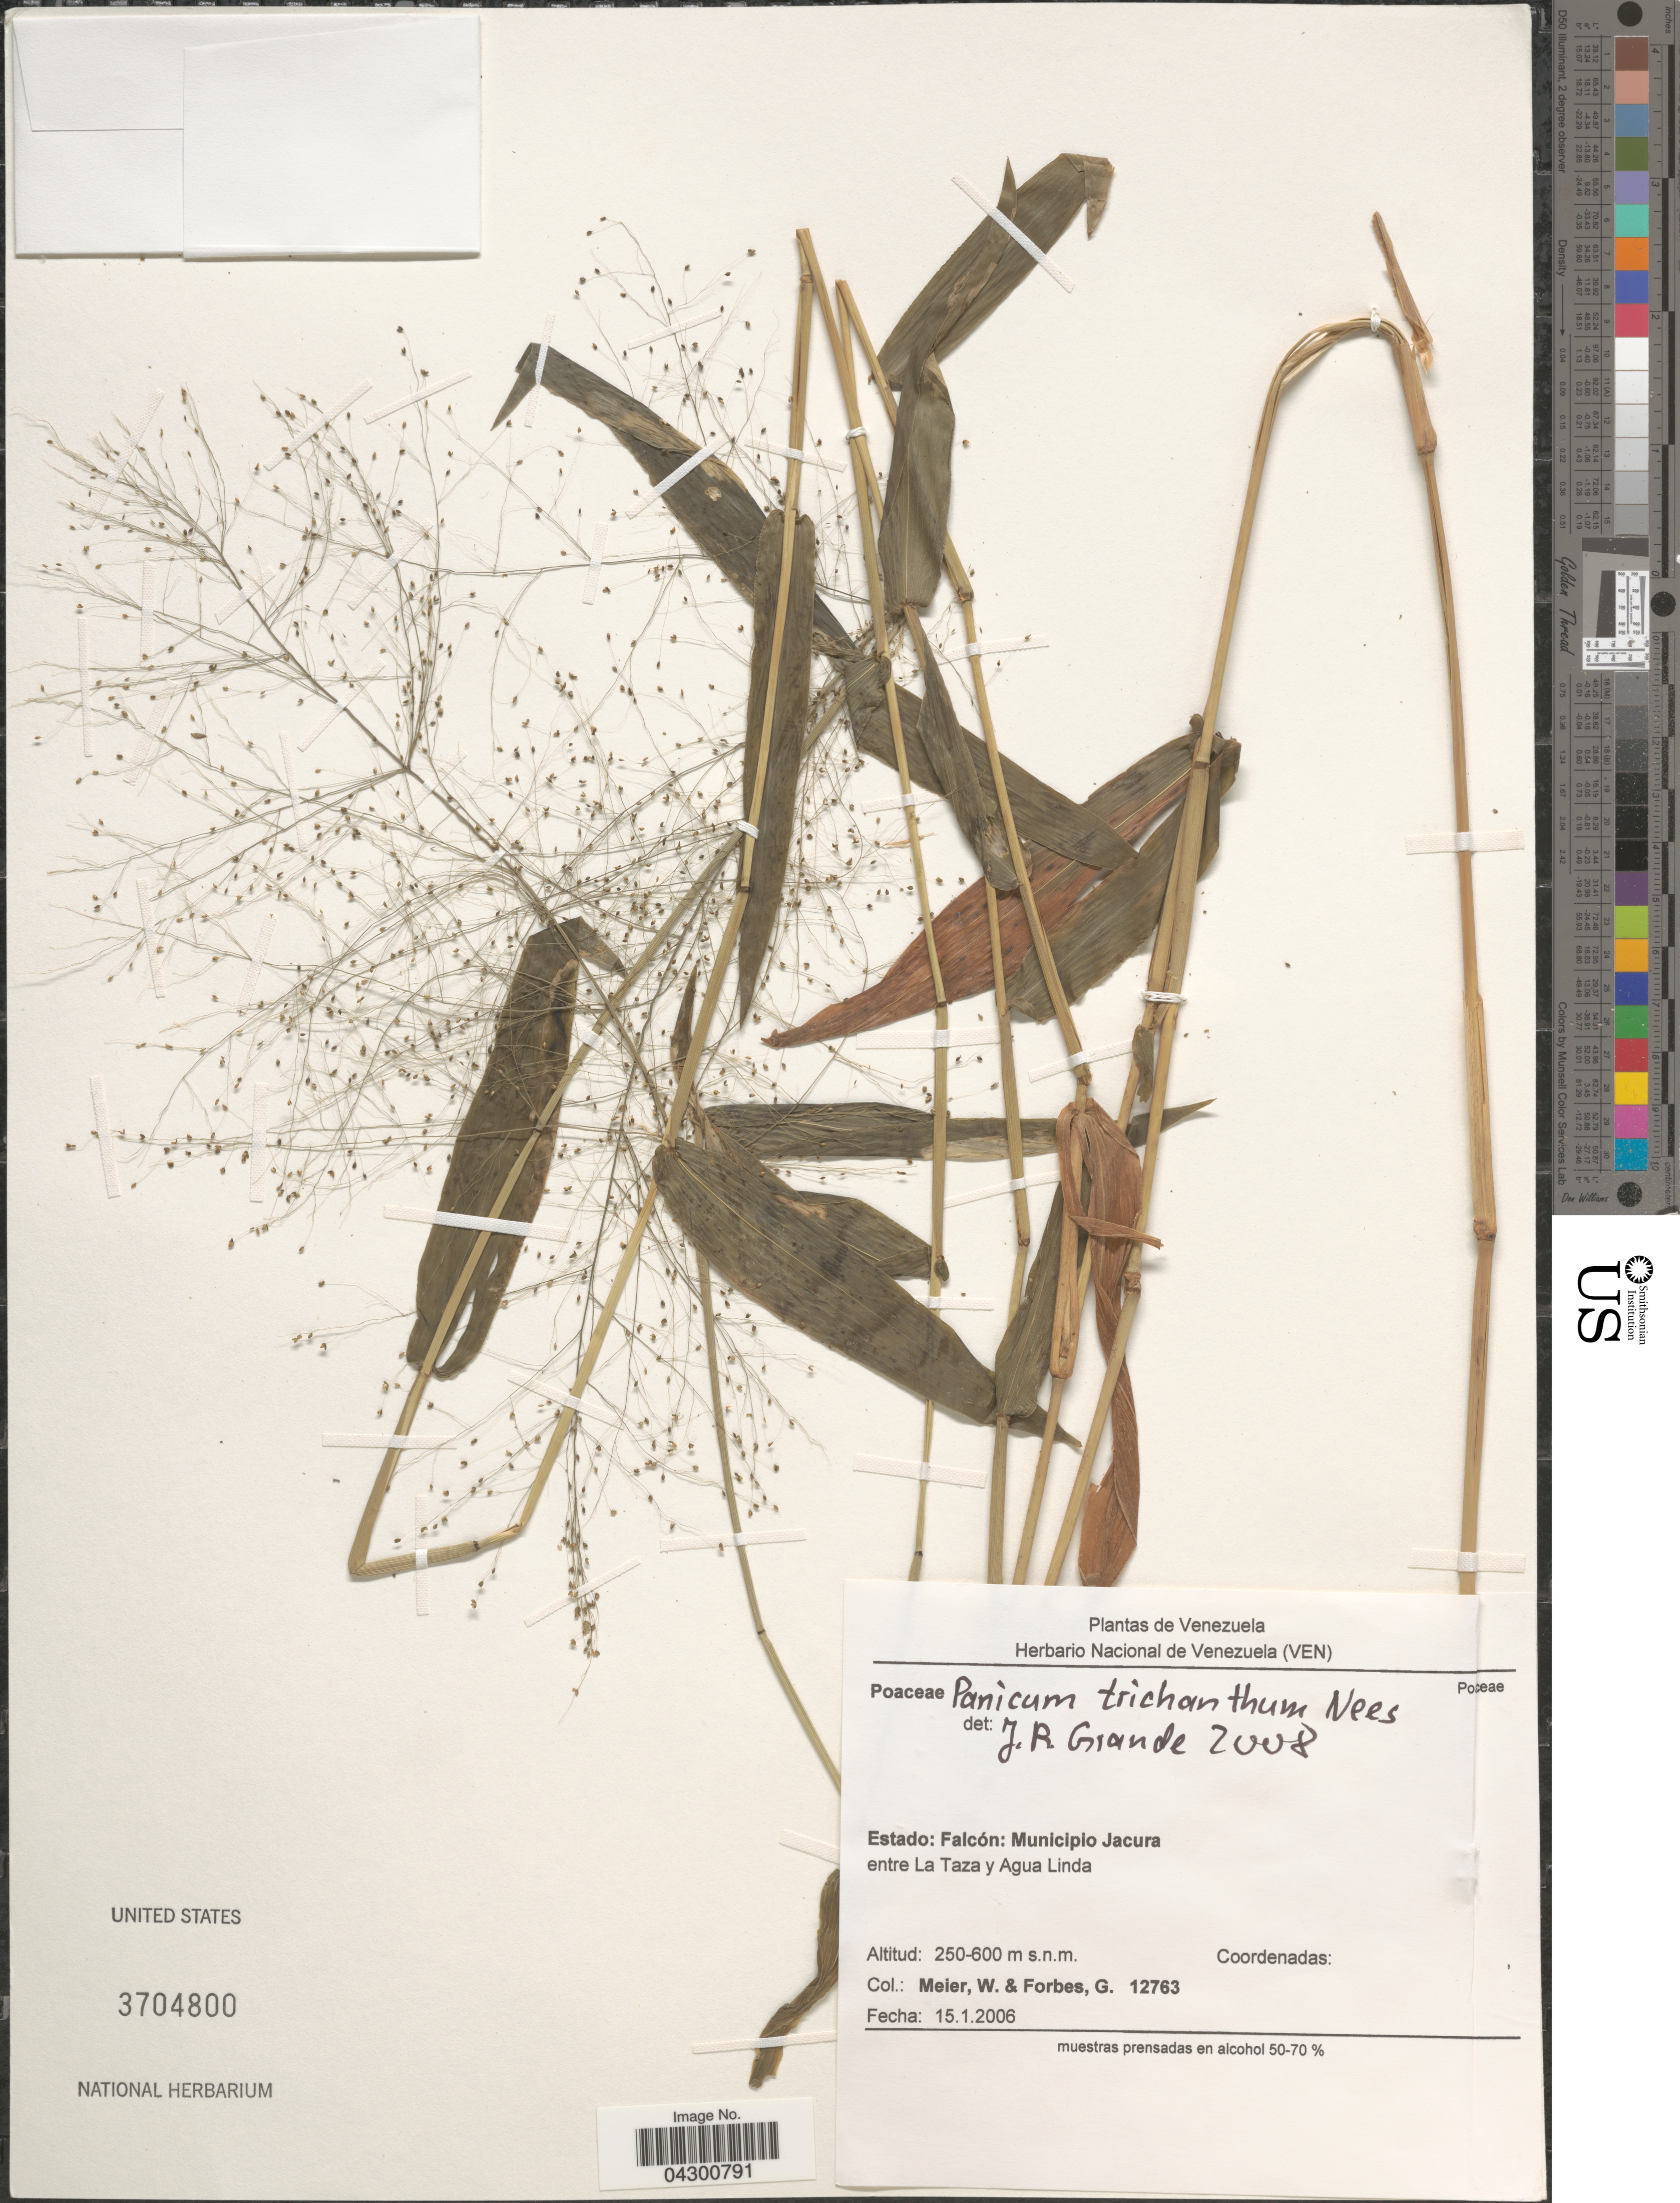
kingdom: Plantae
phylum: Tracheophyta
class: Liliopsida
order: Poales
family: Poaceae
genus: Panicum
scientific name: Panicum trichanthum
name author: Nees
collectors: W. Meier & G. Forbes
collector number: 12763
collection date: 2006-01-15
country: Venezuela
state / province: Falcon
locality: Municipio Jacura entre La Taza y Agua Linda.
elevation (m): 250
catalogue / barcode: US 3704800